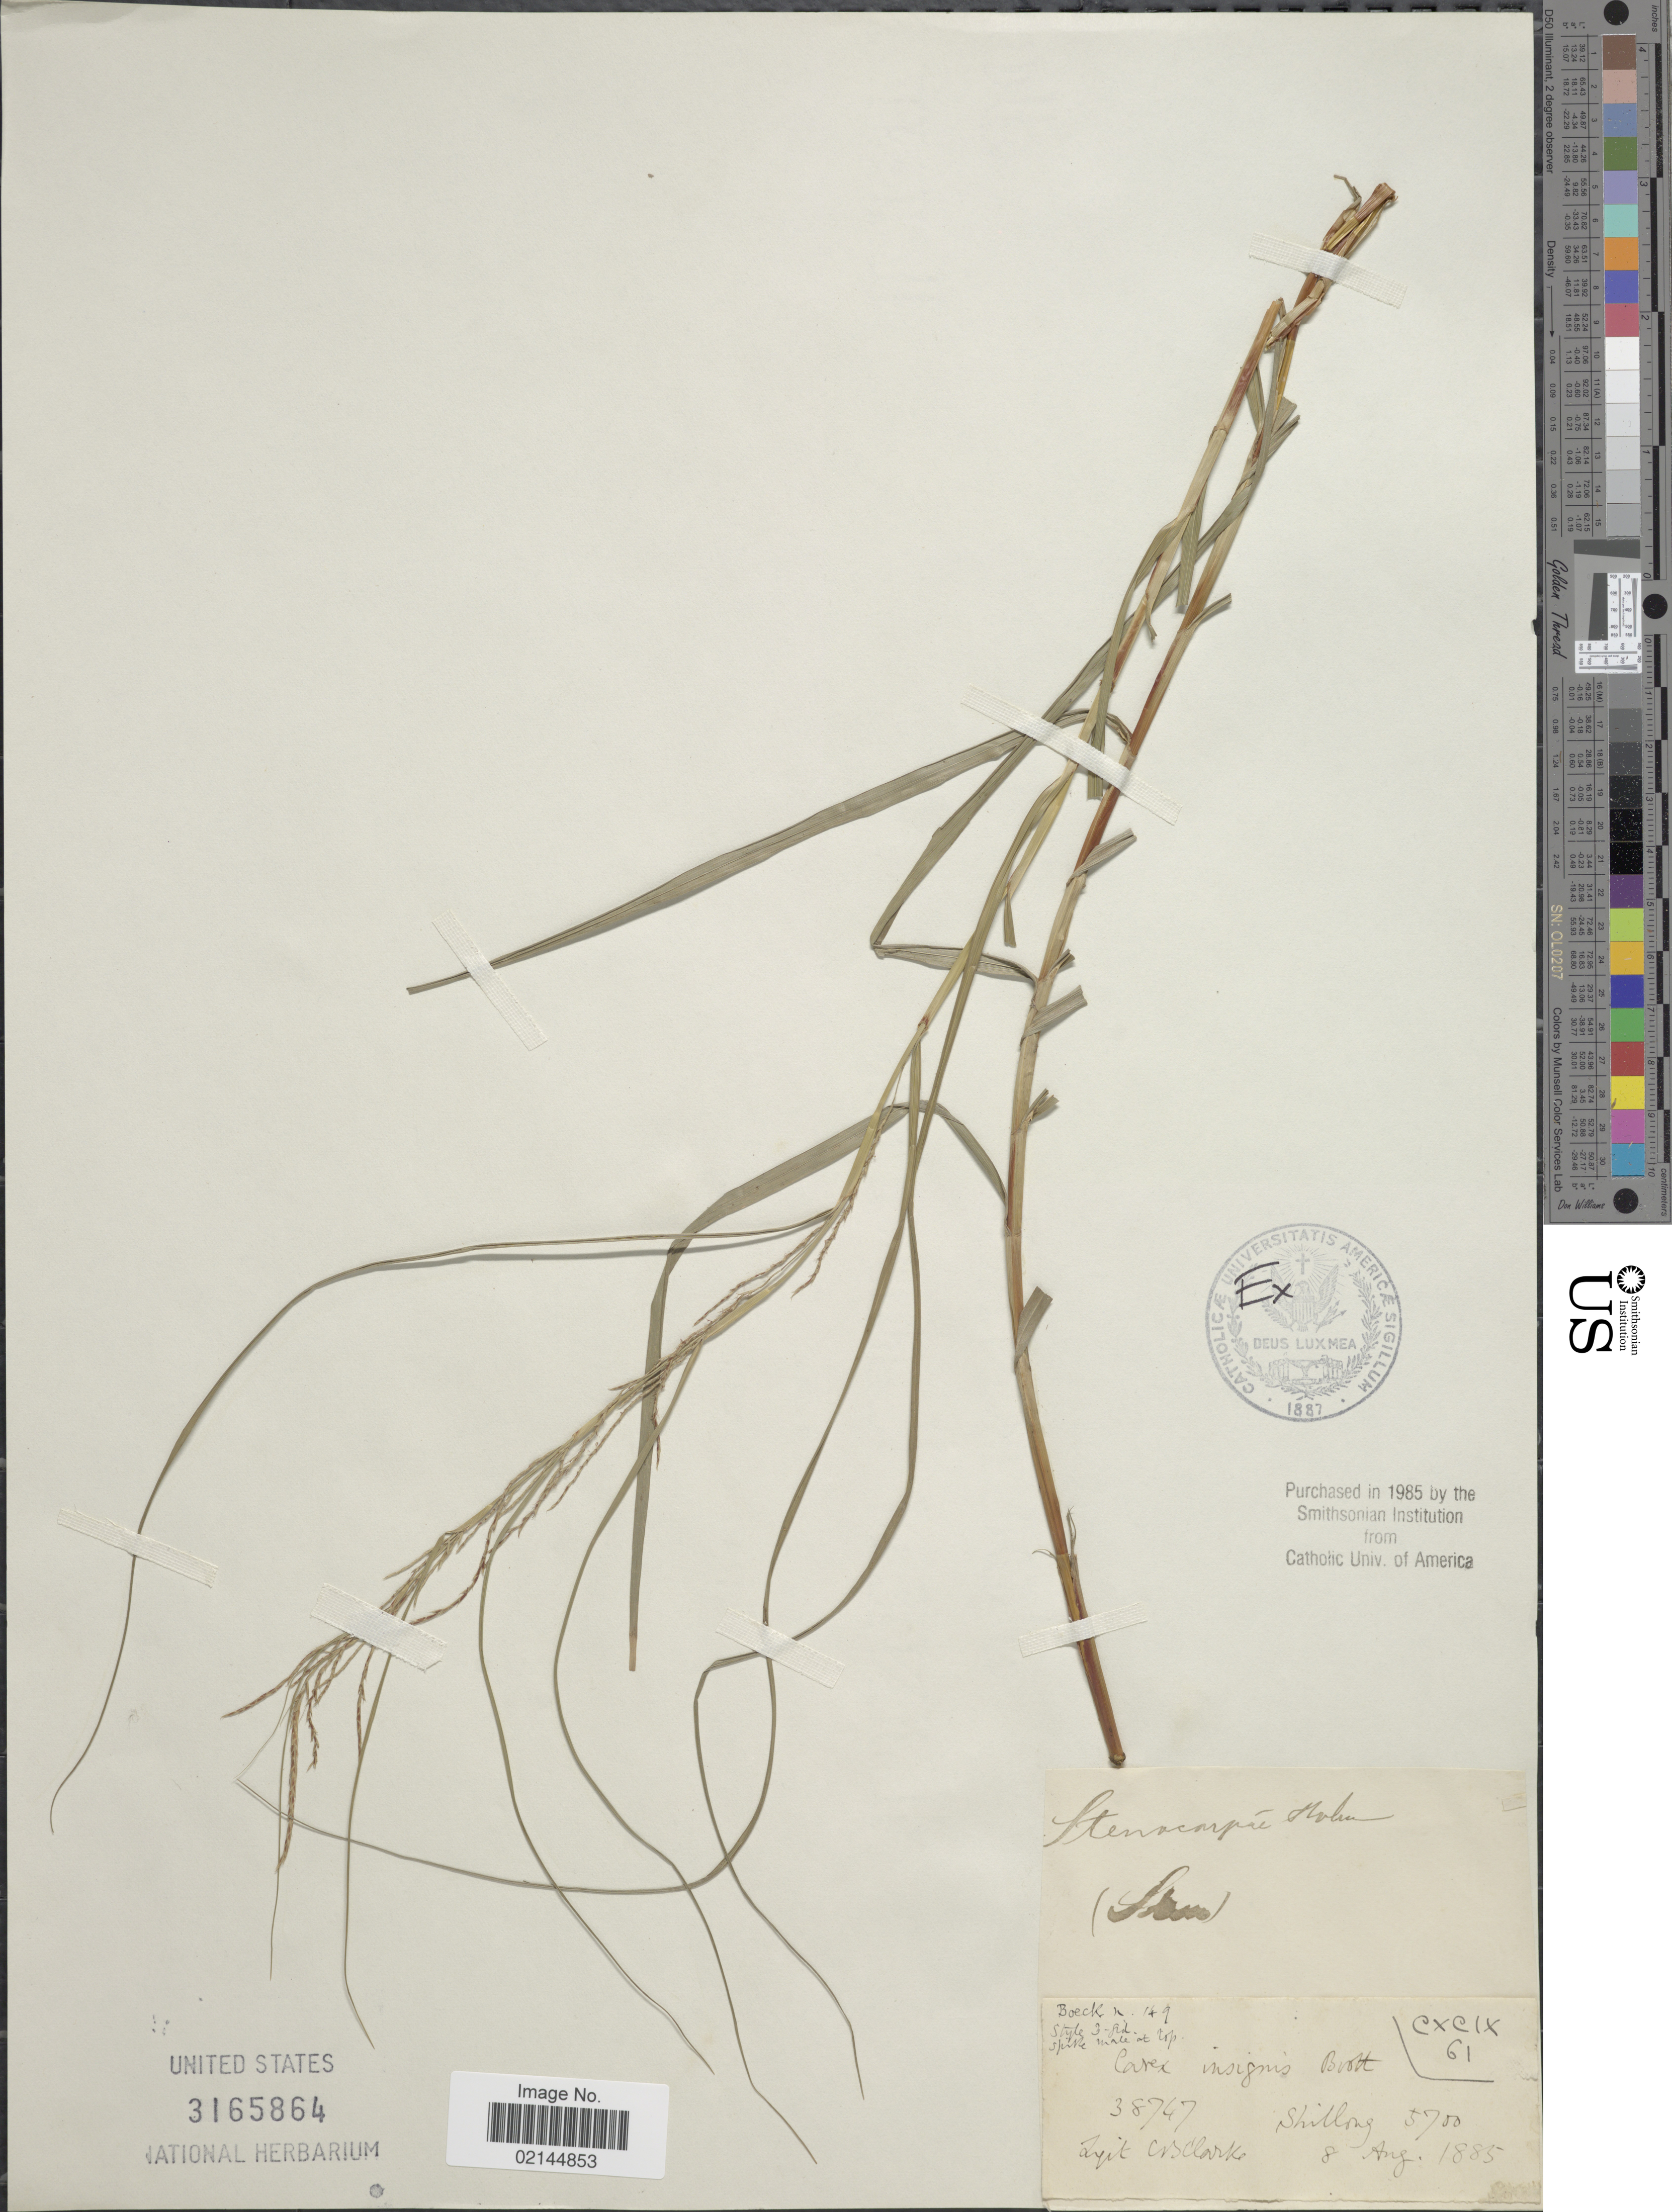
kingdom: Plantae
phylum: Tracheophyta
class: Liliopsida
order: Poales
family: Cyperaceae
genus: Carex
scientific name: Carex insignis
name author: Boott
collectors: C. B. Clarke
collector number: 38747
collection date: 1885-08-08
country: India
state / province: Meghalaya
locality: Shillong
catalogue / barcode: US 3165864